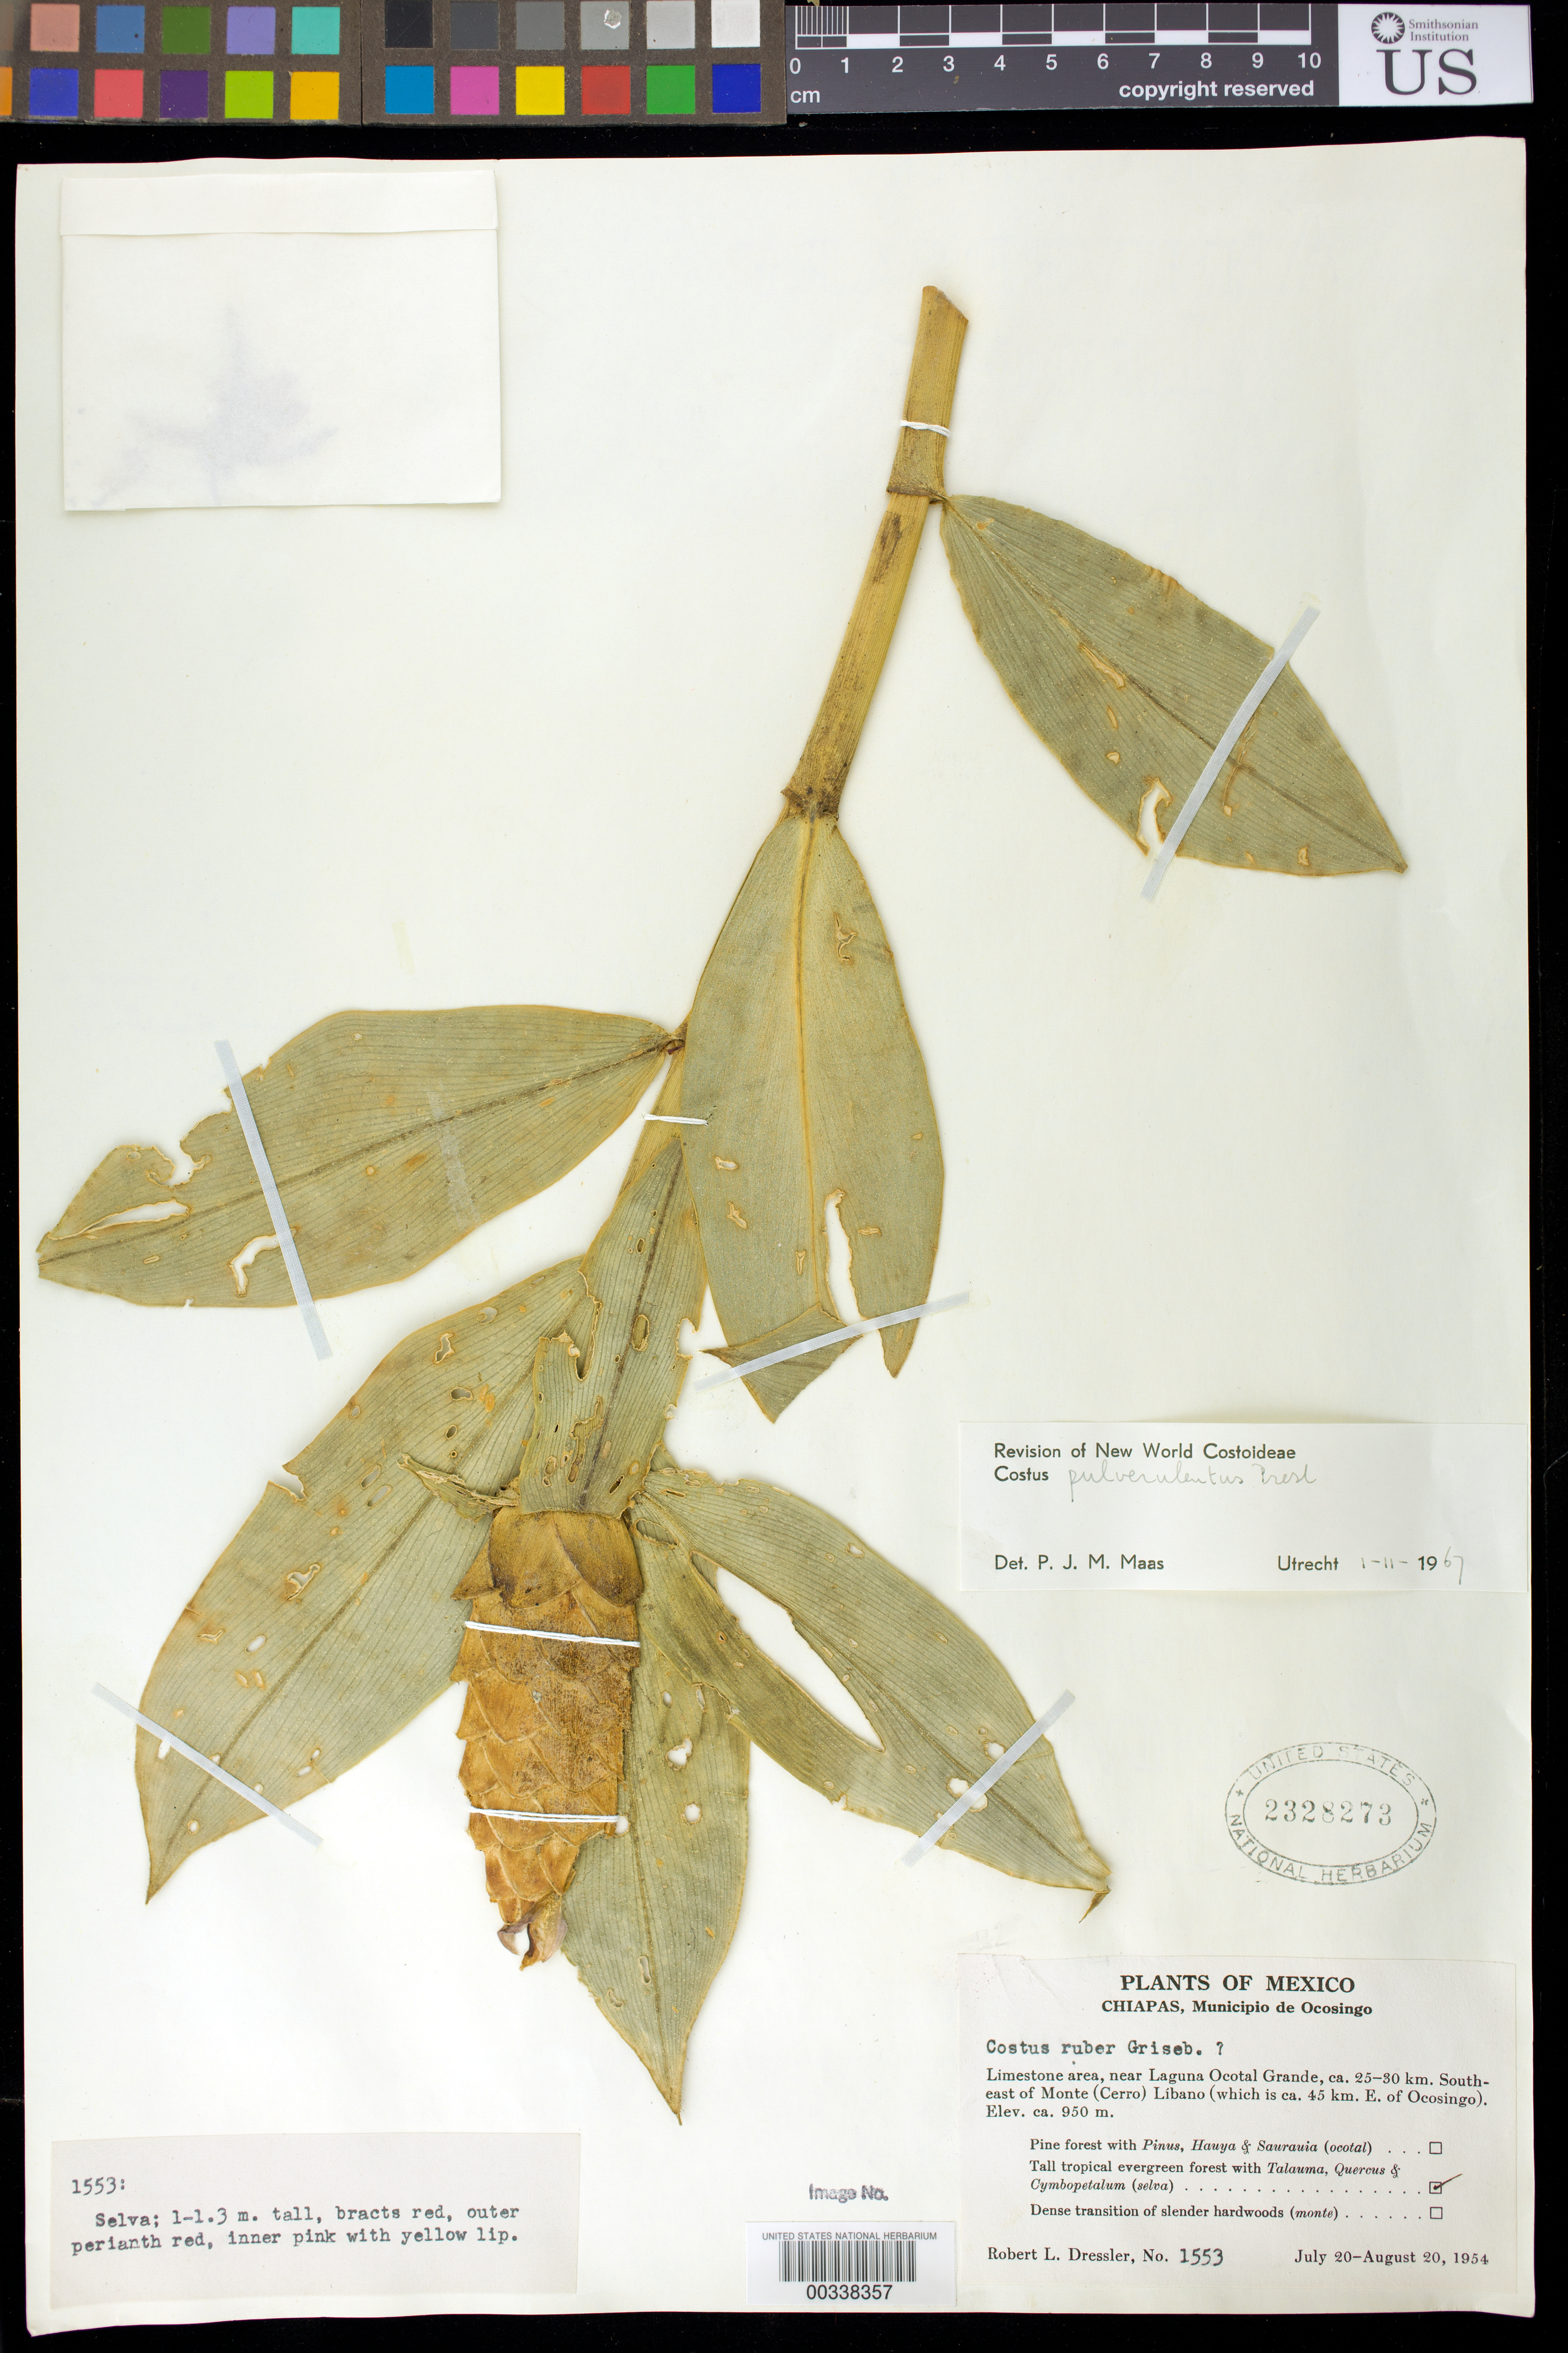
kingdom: Plantae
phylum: Tracheophyta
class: Liliopsida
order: Zingiberales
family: Costaceae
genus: Costus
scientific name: Costus pulverulentus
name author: C. Presl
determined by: Maas, Paul J. M.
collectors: R. Dressler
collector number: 1553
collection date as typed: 20 Jul 1954 to 20 Aug 1954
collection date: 1954-07-20/1954-08-20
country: Mexico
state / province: Chiapas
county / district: Ocosingo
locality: Near Laguna Ocotal Grande, ca 25-30 km SE of Monte Libano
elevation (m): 950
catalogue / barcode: US 2328273